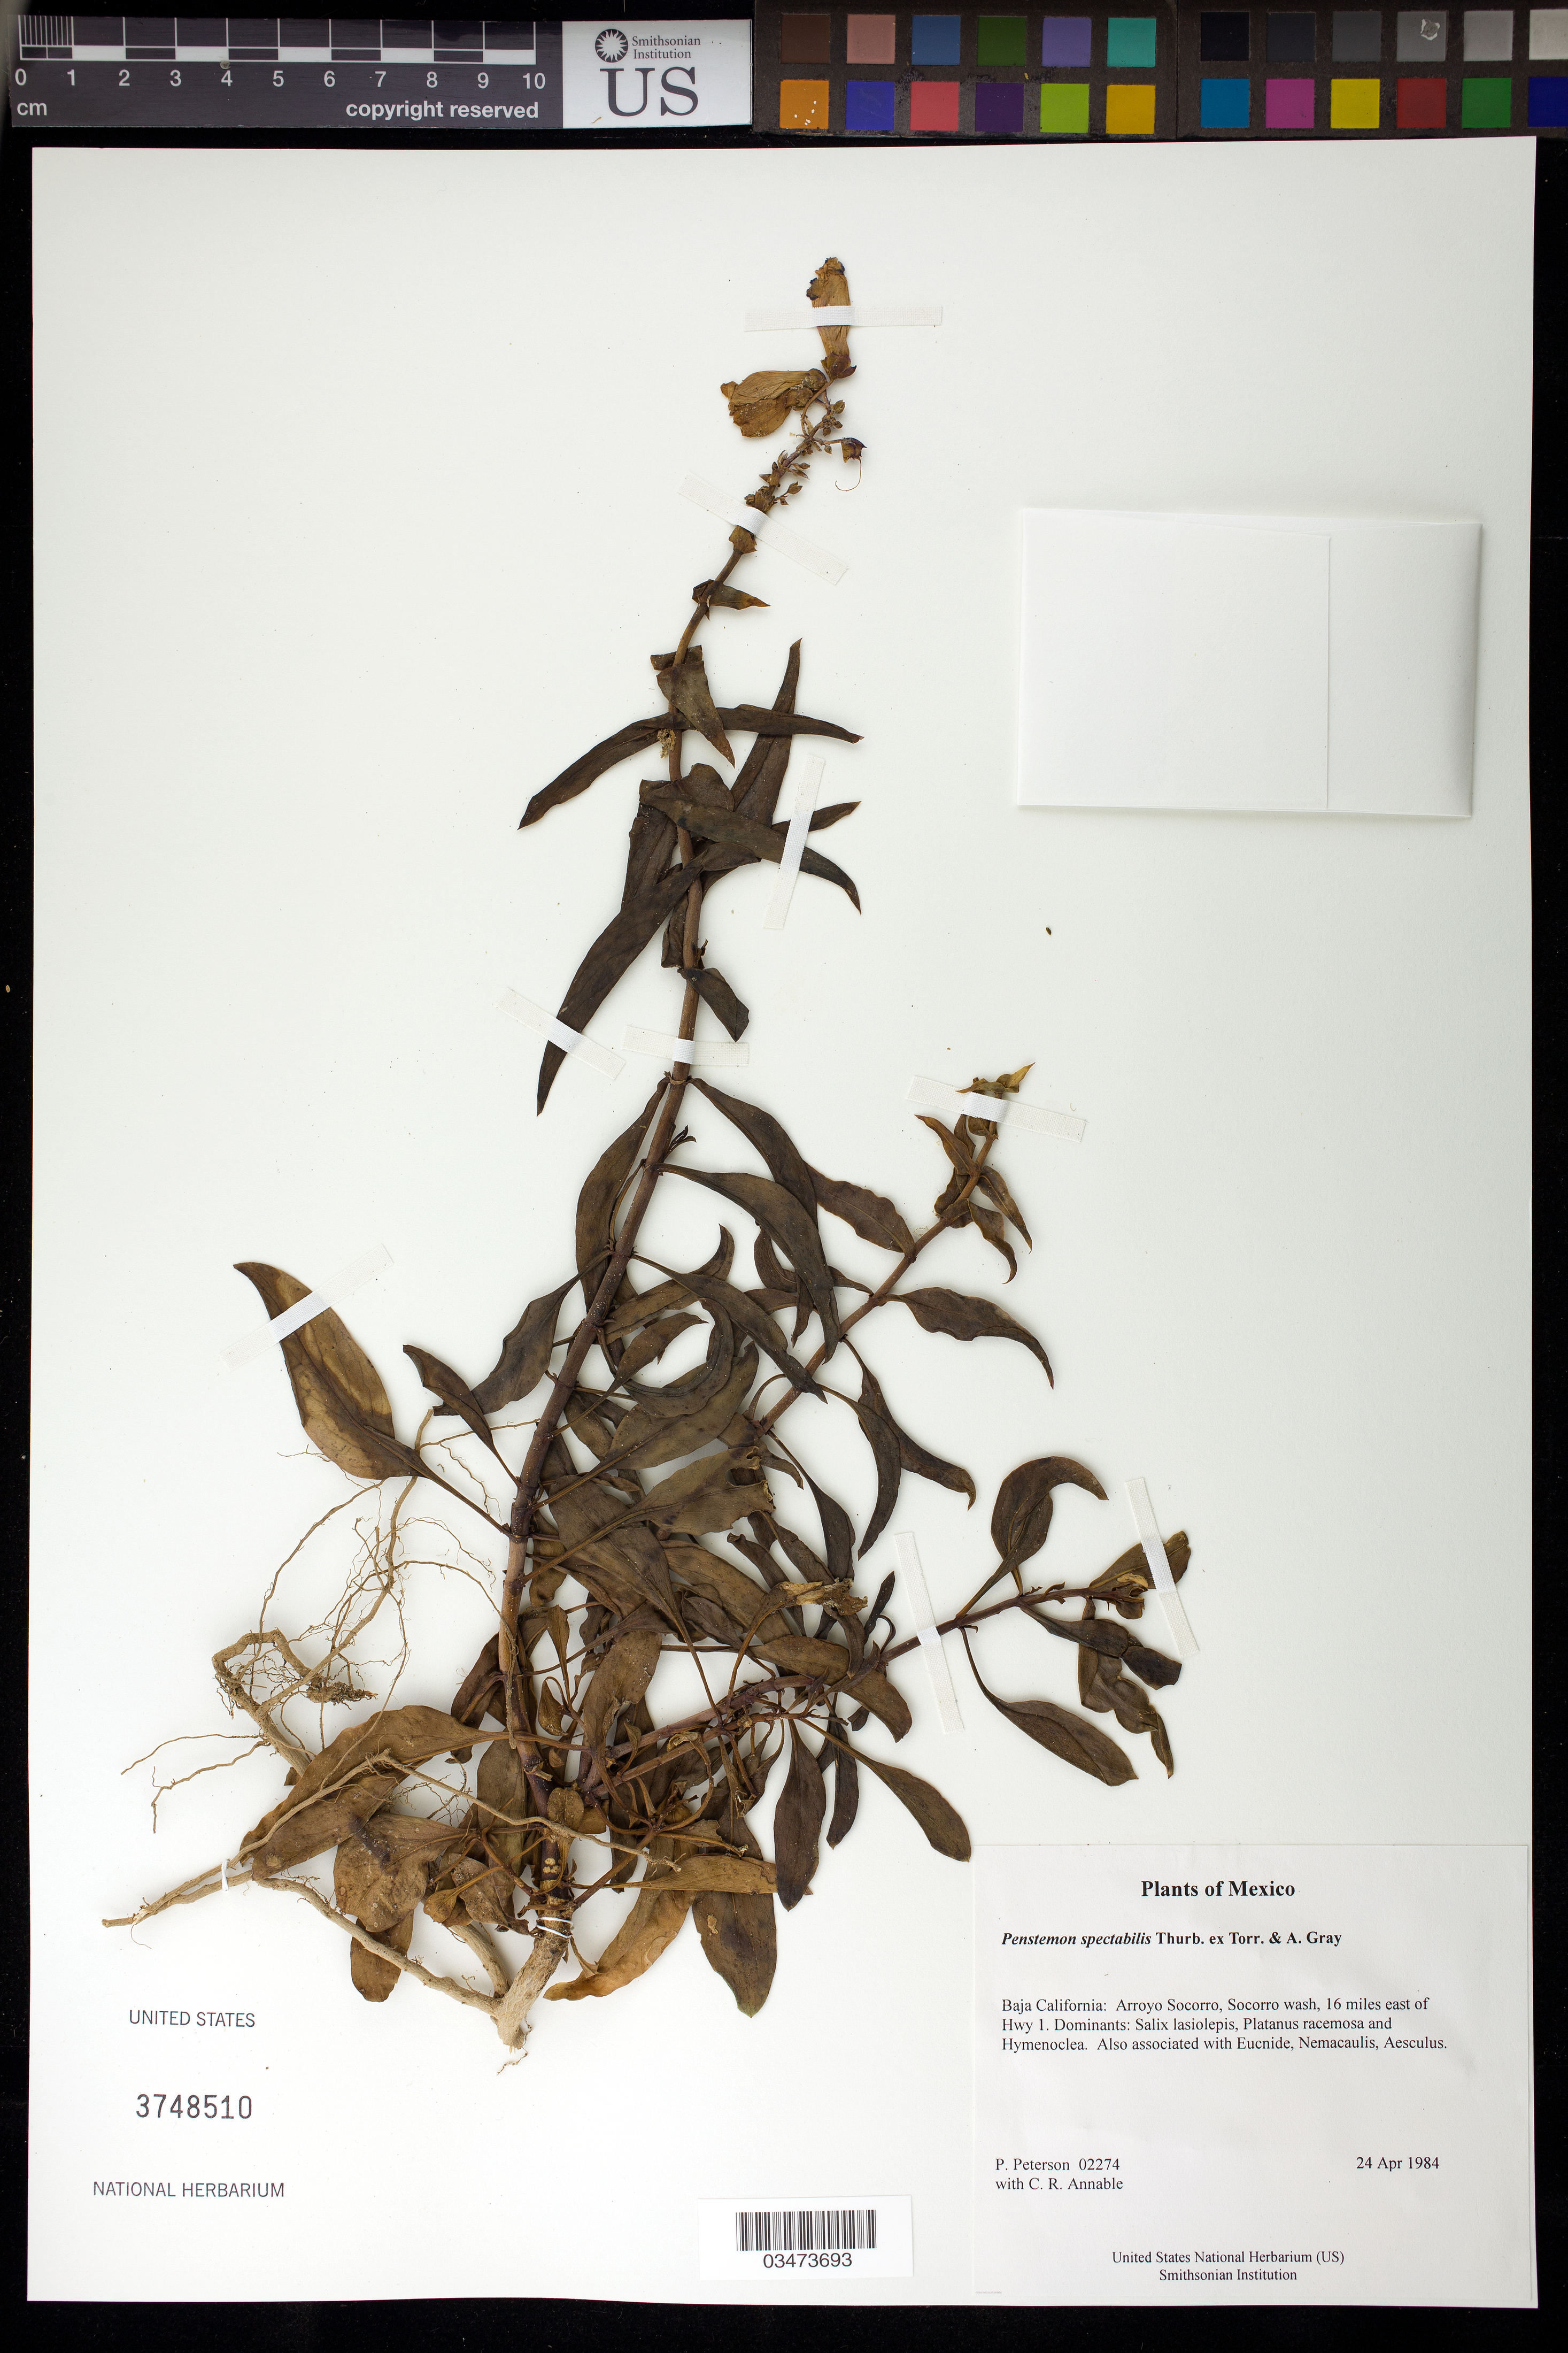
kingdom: Plantae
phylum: Tracheophyta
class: Magnoliopsida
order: Lamiales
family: Plantaginaceae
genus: Penstemon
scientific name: Penstemon spectabilis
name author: Thurb. ex Torr. & A. Gray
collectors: P. M. Peterson & C. R. Annable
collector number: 02274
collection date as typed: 24 Apr 1984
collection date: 1984-04-24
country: Mexico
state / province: Baja California Norte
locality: Arroyo Socorro, Socorro wash, 16 miles east of Hwy 1.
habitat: Dominants: Salix lasiolepis, Platanus racemosa and Hymenoclea. Also associated with Eucnide, Nemacaulis, Aesculus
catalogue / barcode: US 3748510